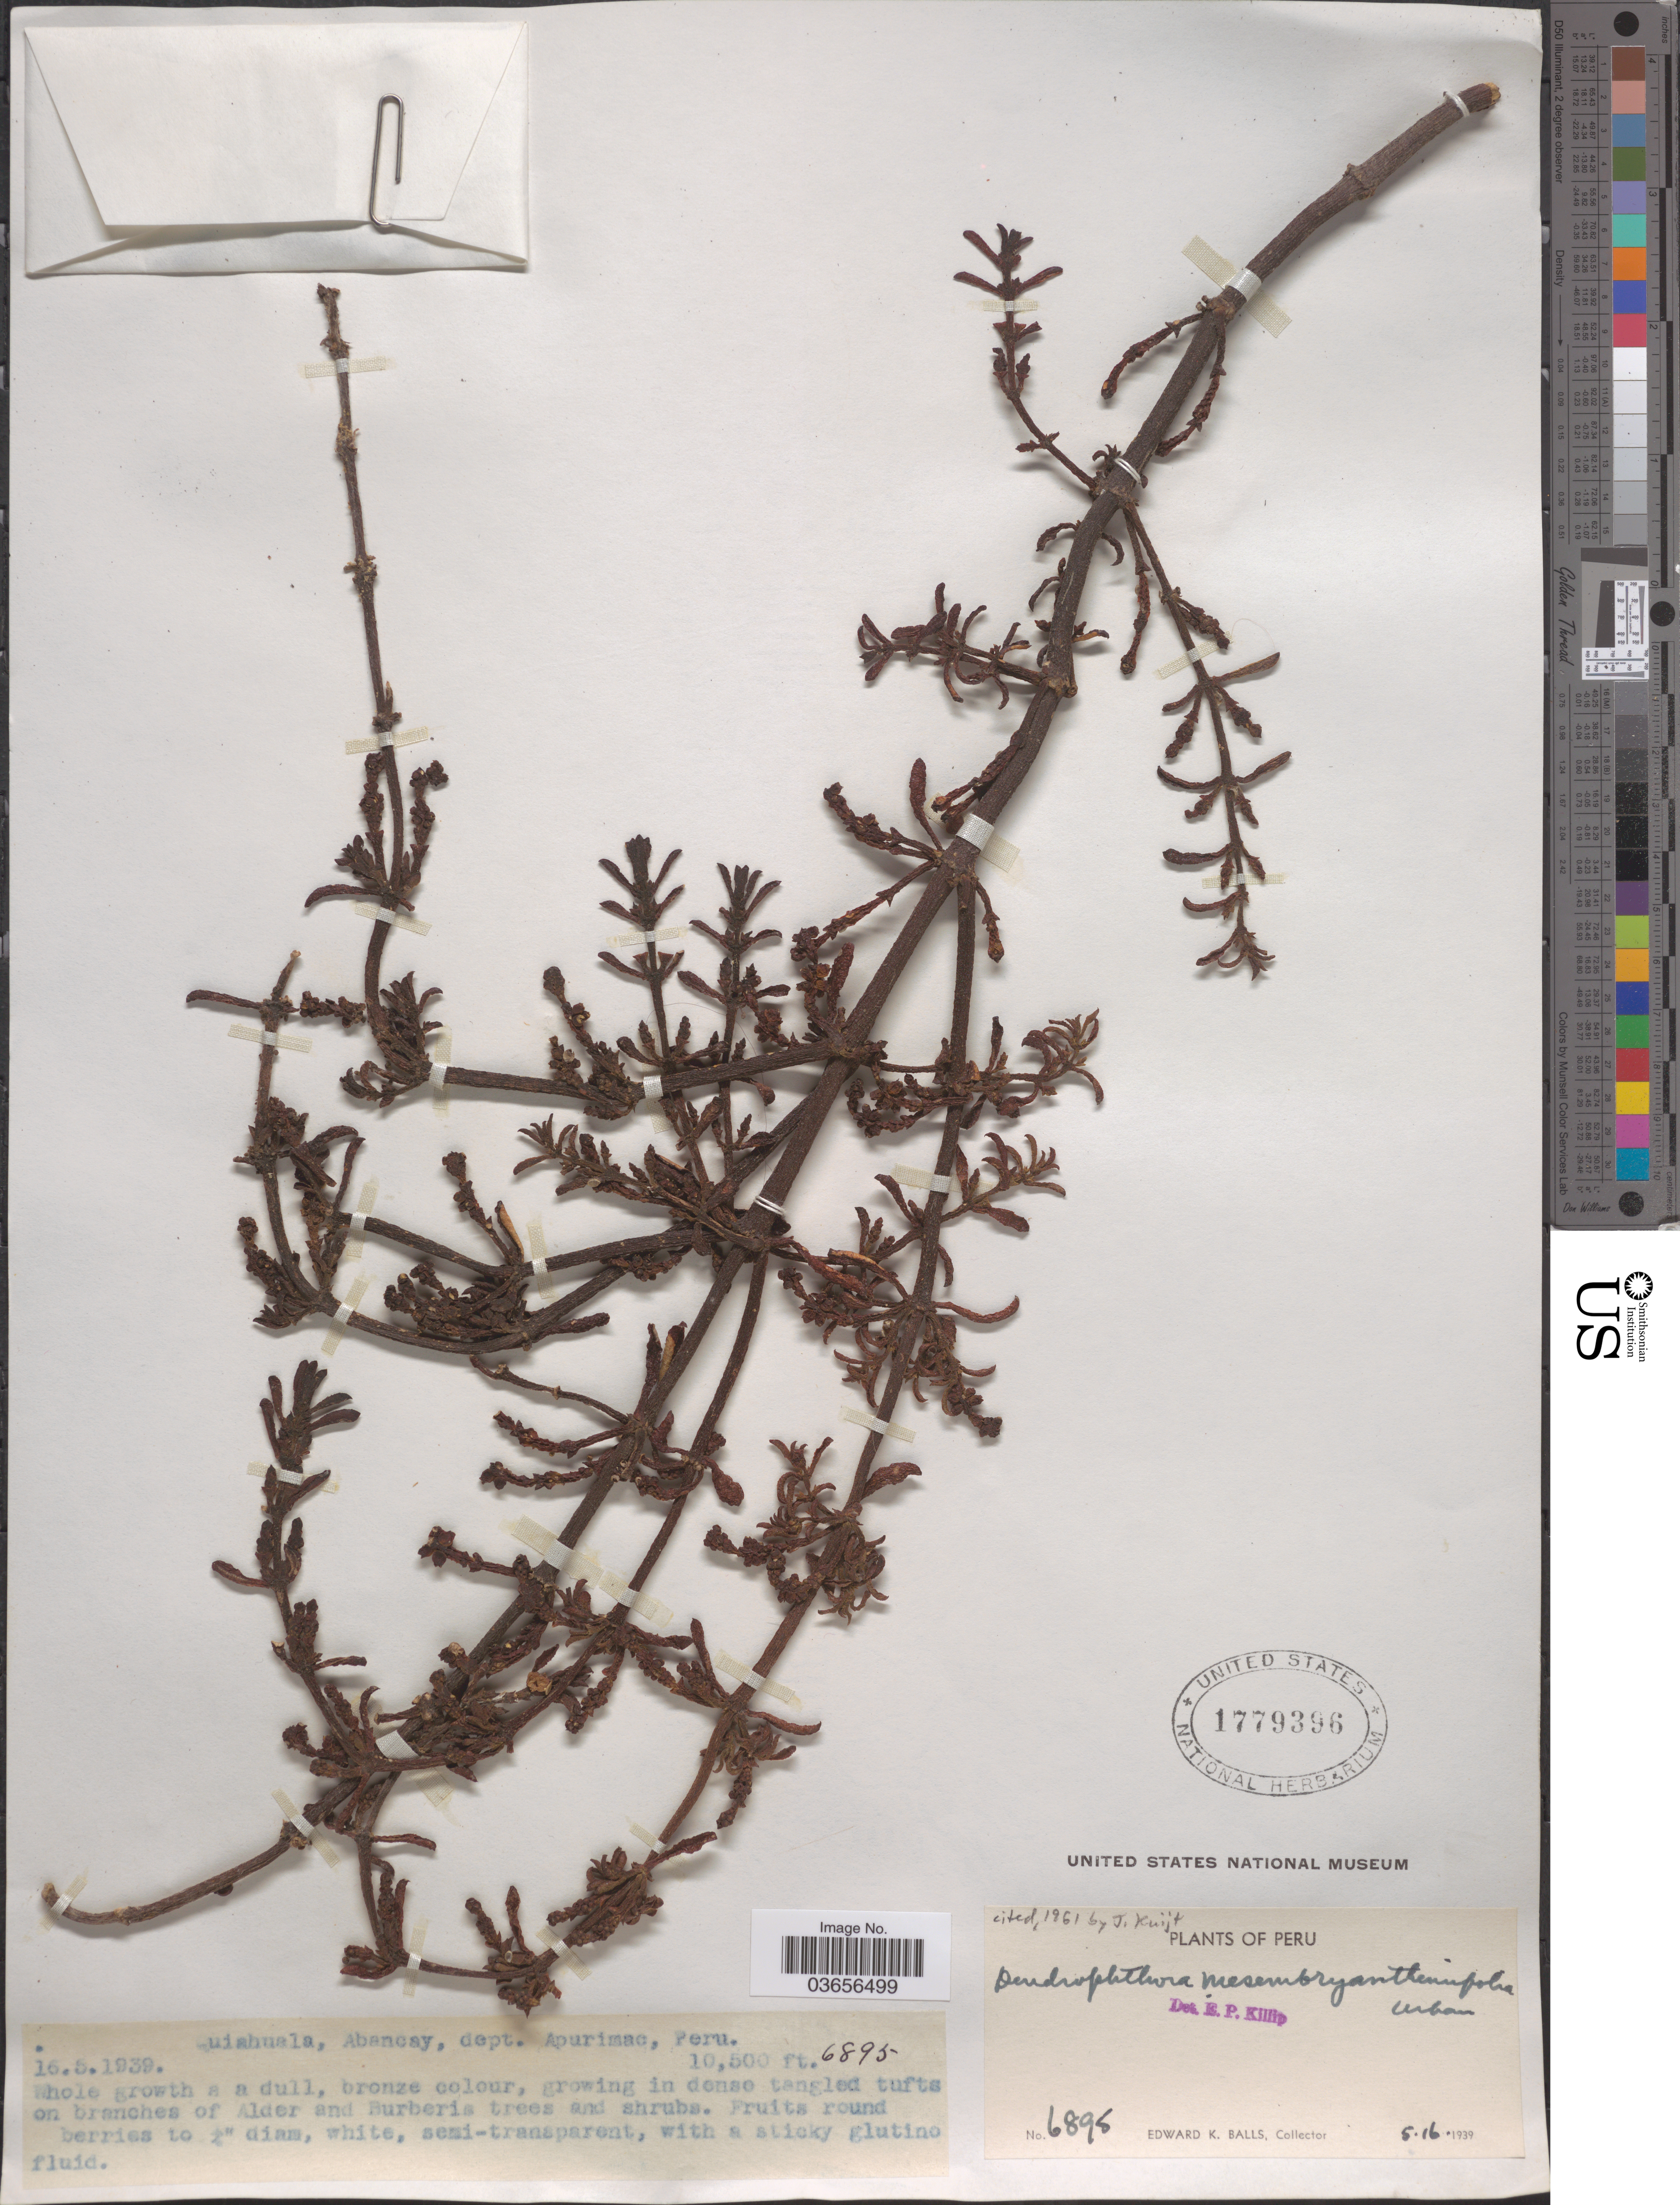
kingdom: Plantae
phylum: Tracheophyta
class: Magnoliopsida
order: Santalales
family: Viscaceae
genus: Dendrophthora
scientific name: Dendrophthora mesembryanthemifolia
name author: Griseb. ex Urb.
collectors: E. K. Balls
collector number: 6895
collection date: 1939-05-16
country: Peru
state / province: Apurímac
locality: Quiahuala, Abancay, dept. Apurimac.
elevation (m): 3200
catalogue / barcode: US 1779396